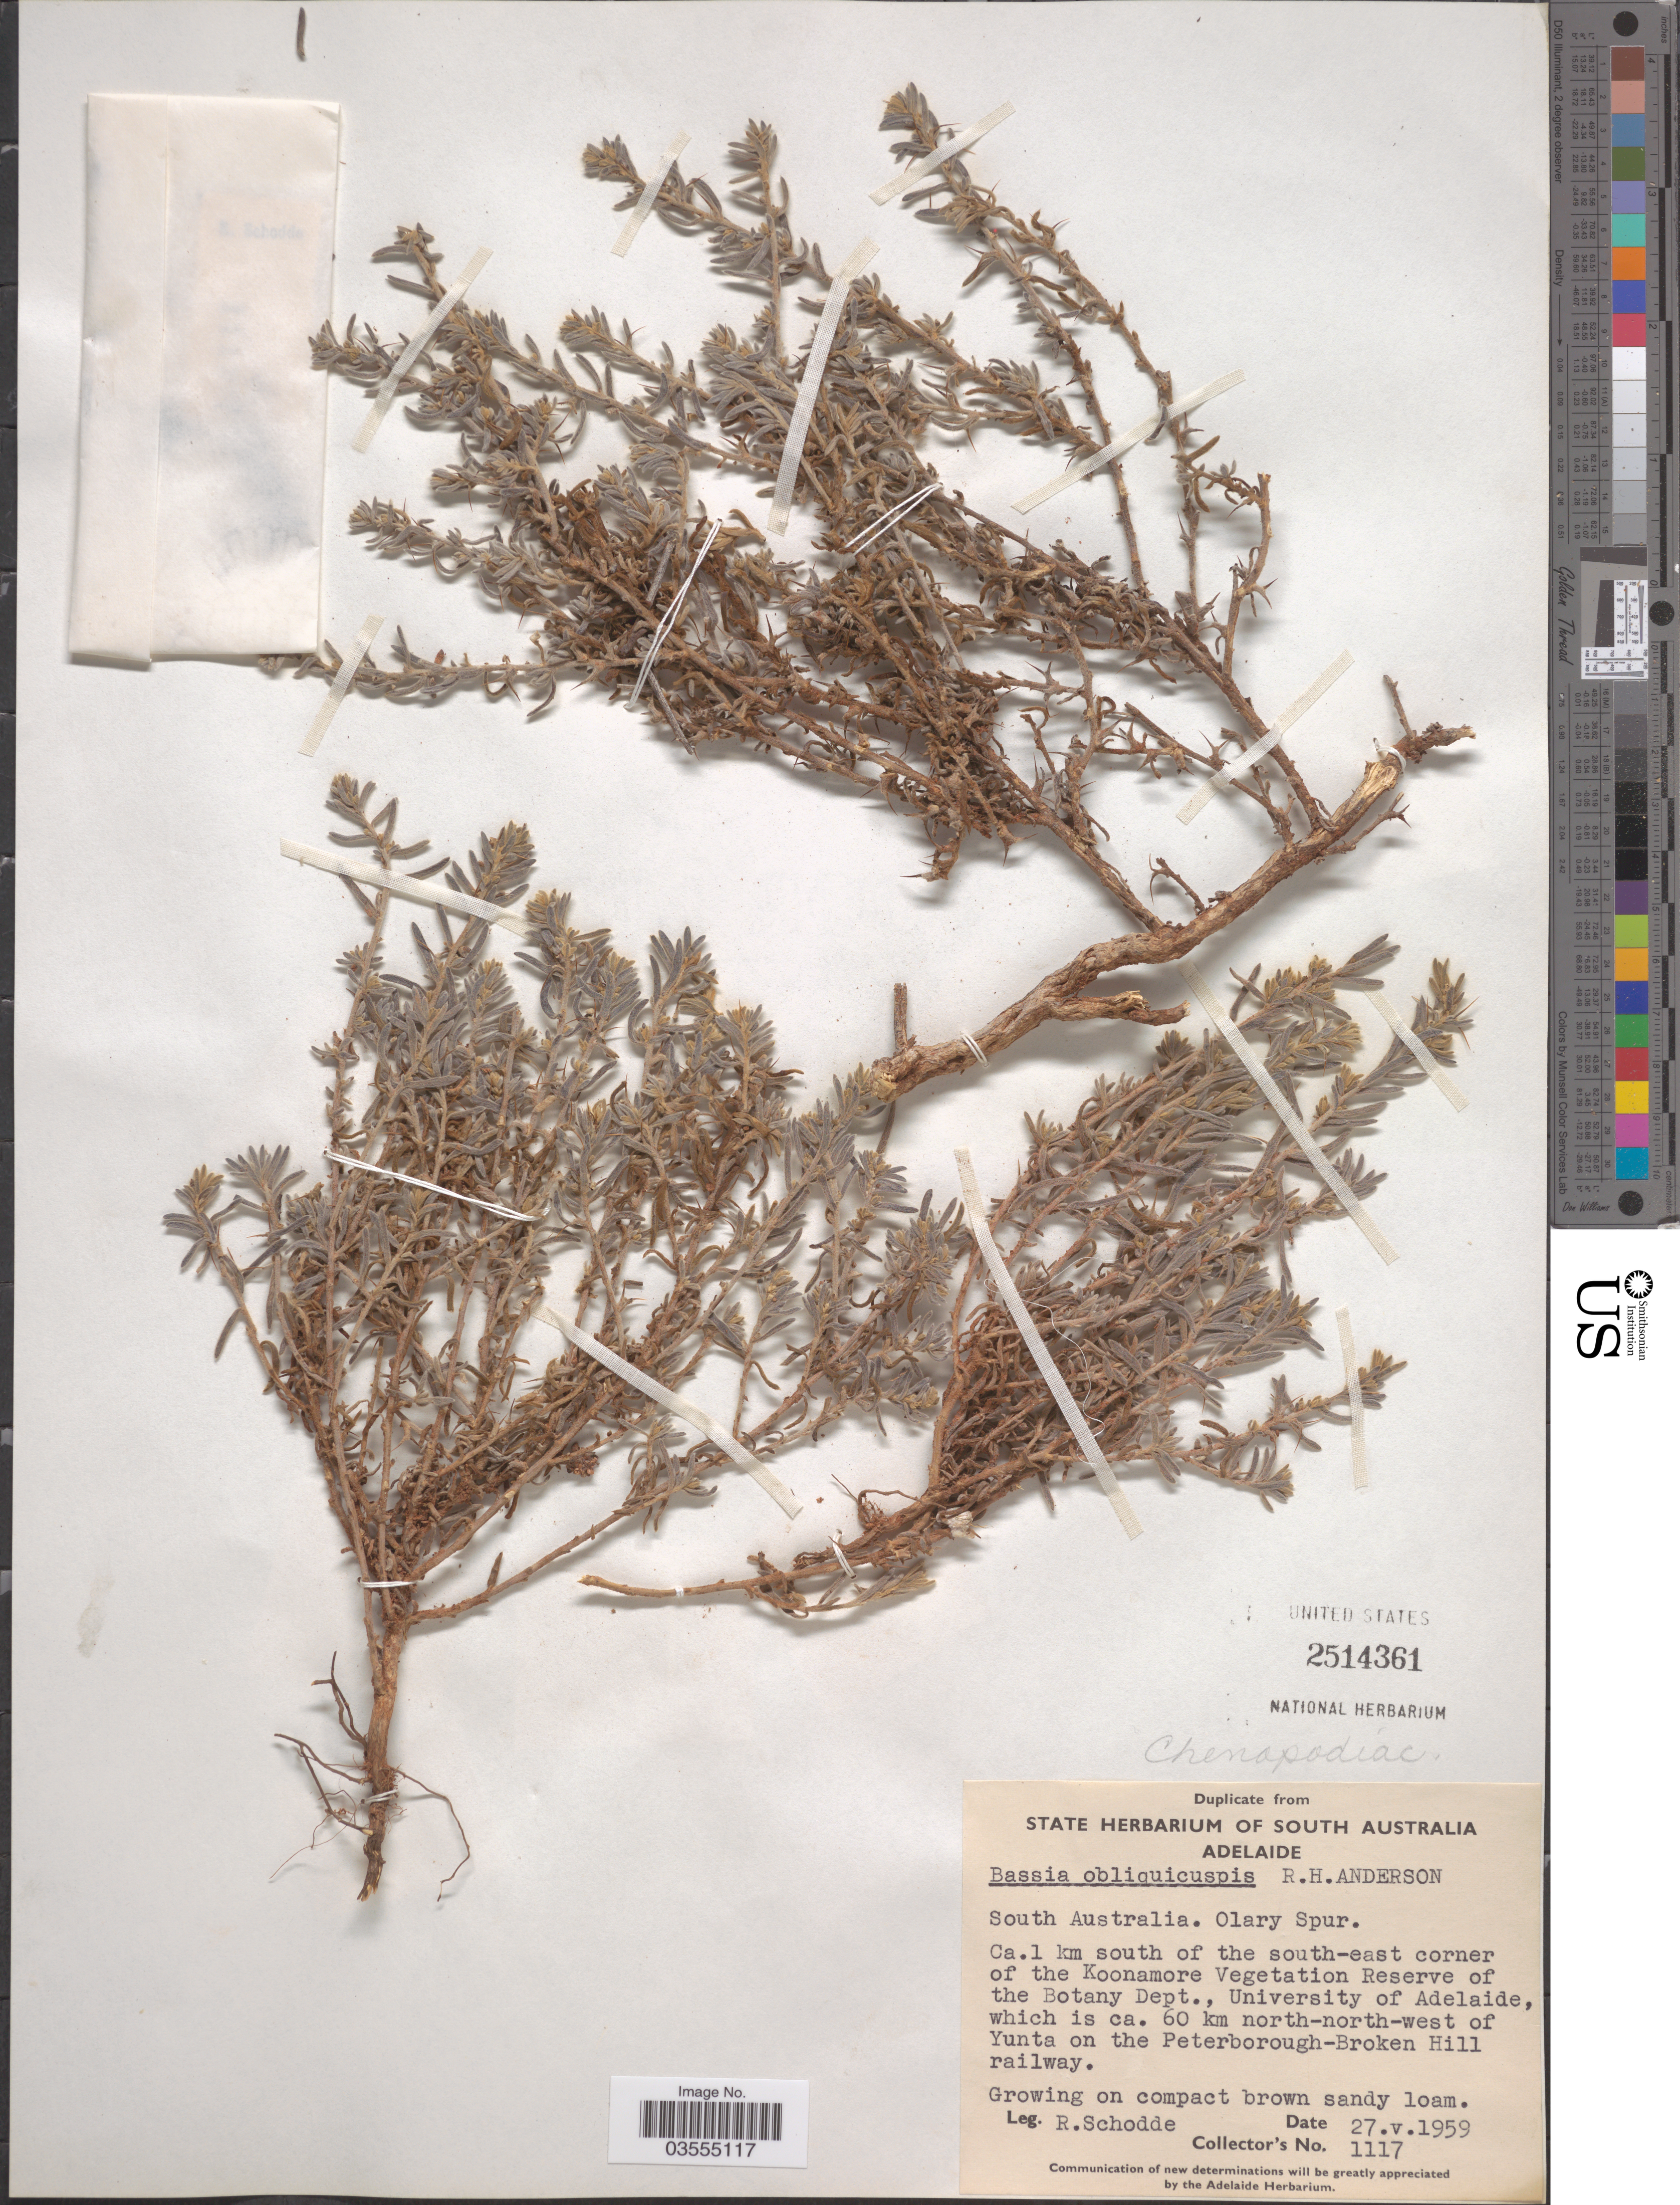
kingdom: Plantae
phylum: Tracheophyta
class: Magnoliopsida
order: Caryophyllales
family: Amaranthaceae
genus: Sclerolaena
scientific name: Sclerolaena obliquicuspis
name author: (R.H. Anderson) Ulbr.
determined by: Chinnock, R. J.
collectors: R. Schodde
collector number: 1117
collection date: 1959-05-27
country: Australia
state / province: South Australia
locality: Olary Spur. Ca.1 km south of the south-east corner of the Koonamore Vegetation Reserve of the Botany Dept., University of Adelaide, which is ca. 60 km north-north-west of Yunta on the Peterborough-Broken Hill railway.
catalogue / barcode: US 2514361